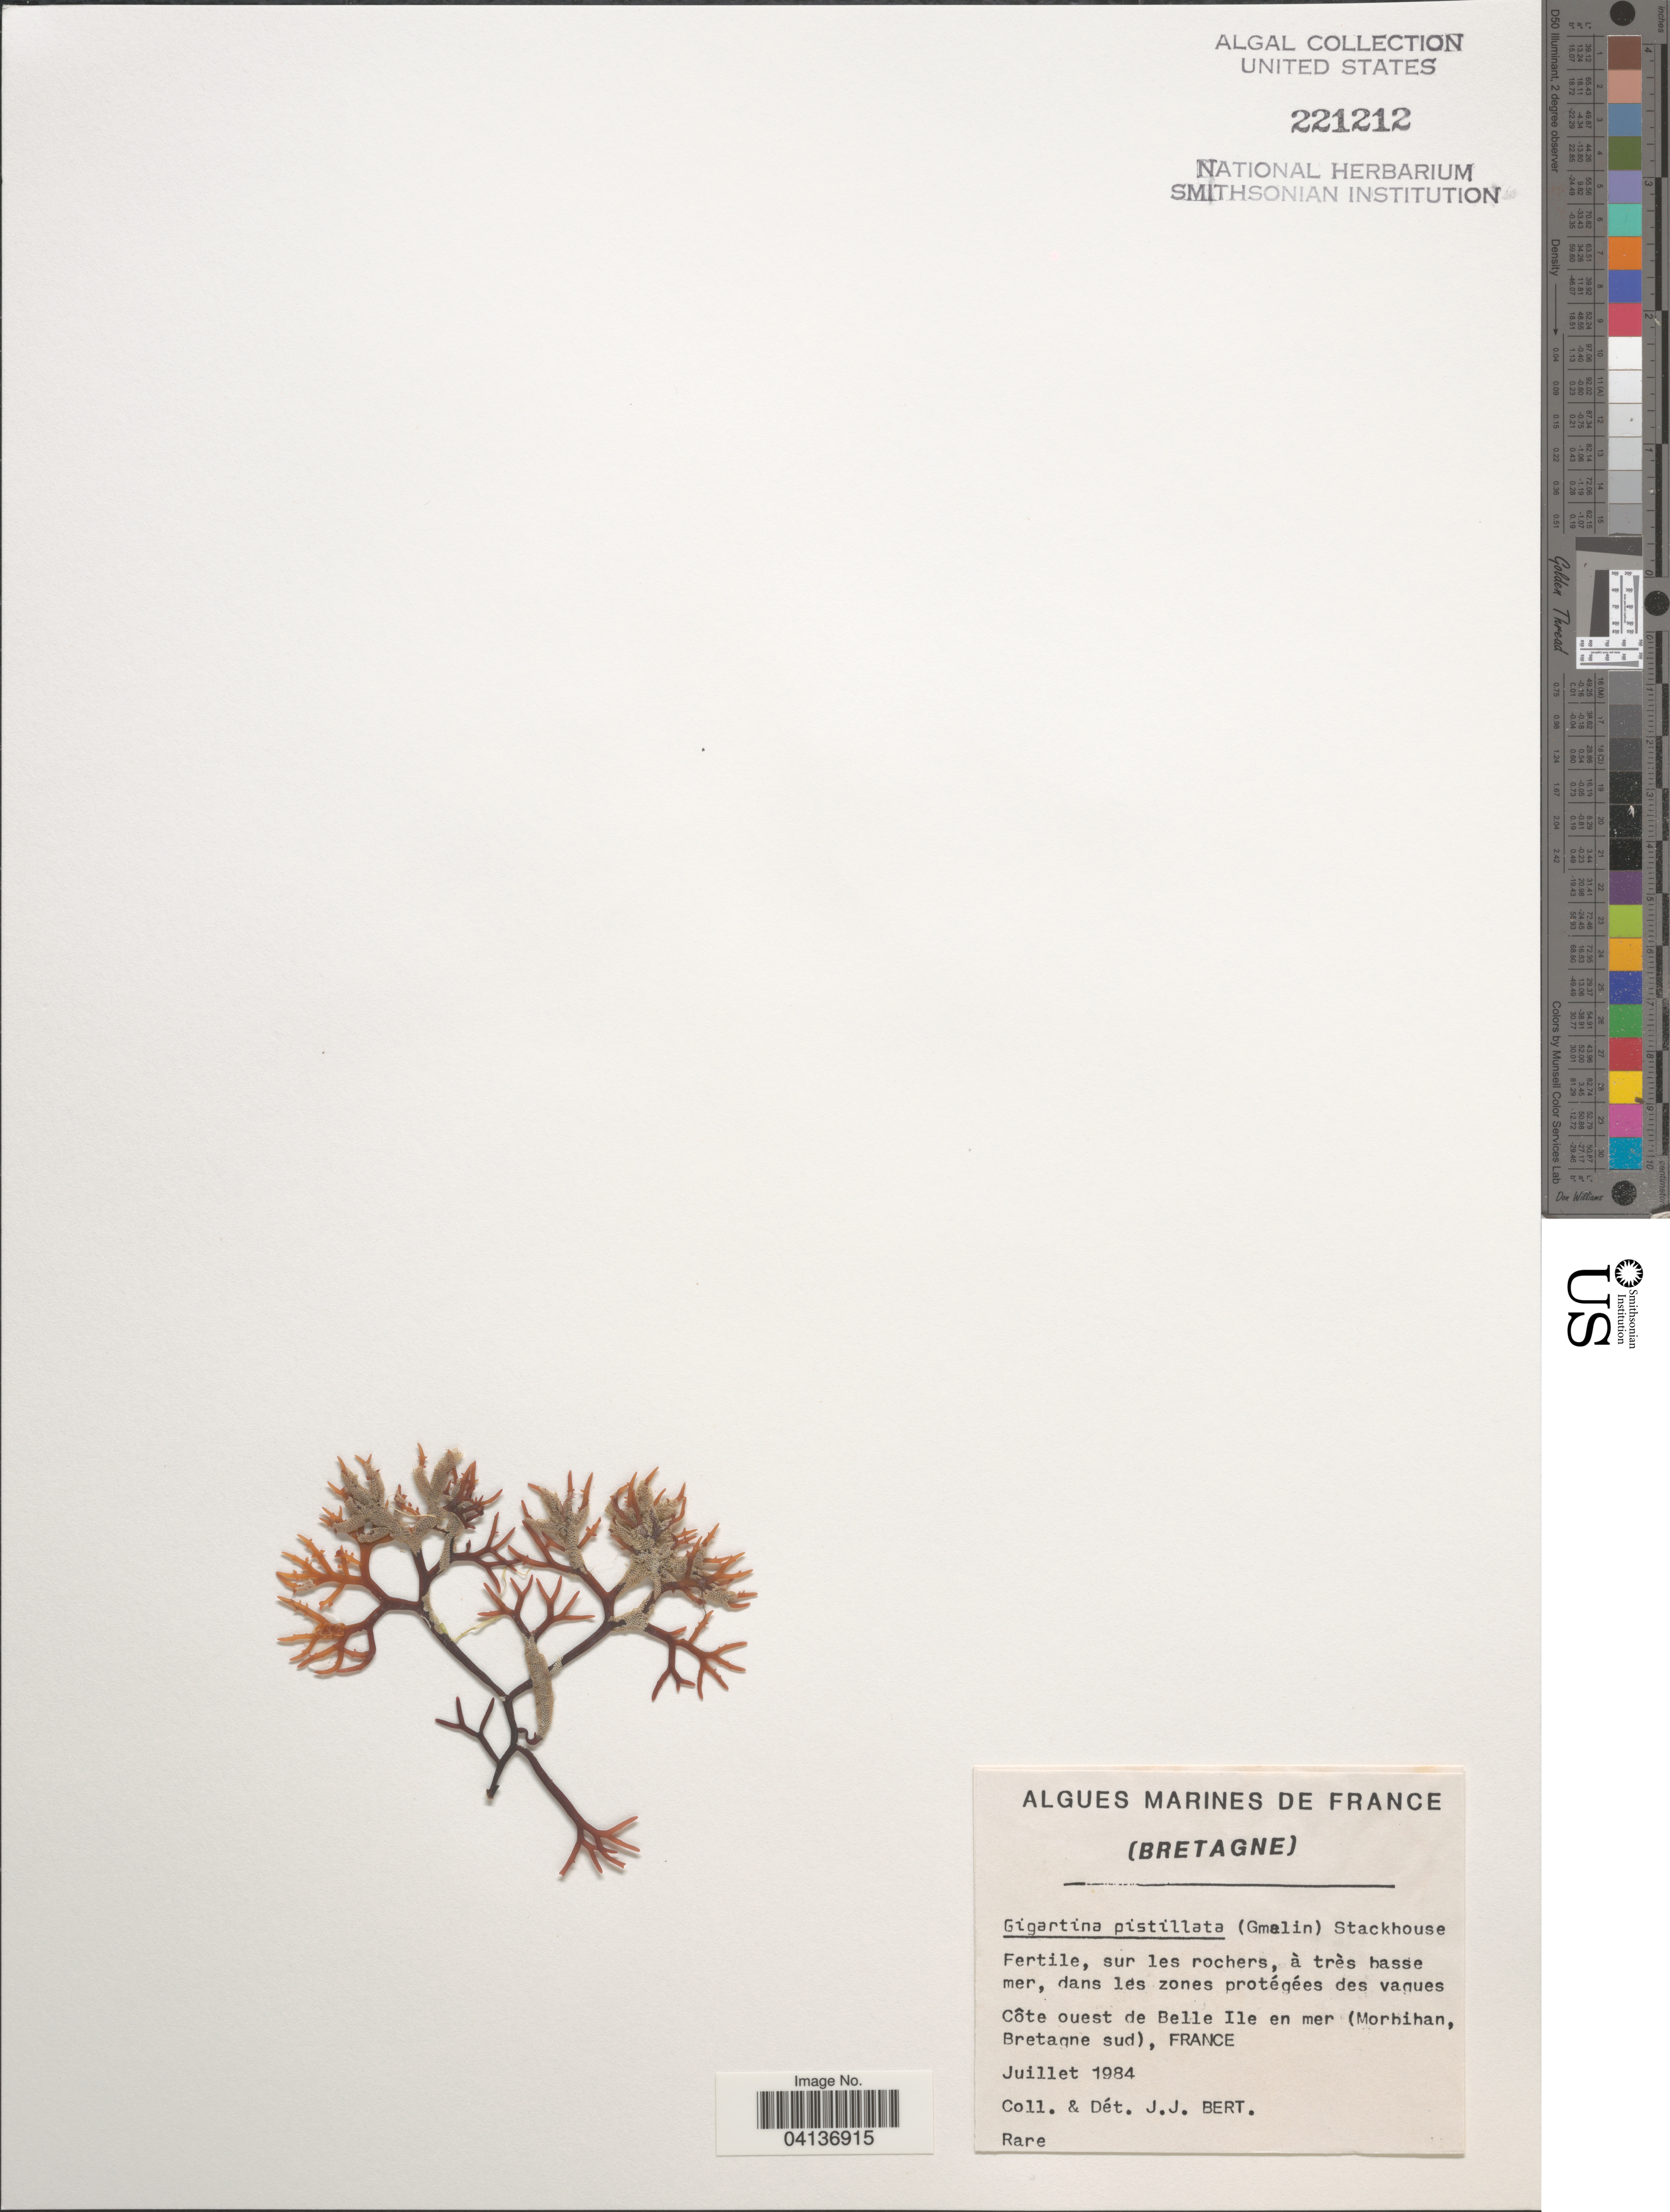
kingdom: Plantae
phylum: Rhodophyta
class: Florideophyceae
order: Gigartinales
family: Phyllophoraceae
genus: Mastocarpus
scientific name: Mastocarpus papillatus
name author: (C. Agardh) Kütz.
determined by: Algae name updating Project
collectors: J. Bert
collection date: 1984-07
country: France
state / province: Bretagne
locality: Côte ouest de Belle Ile en mer (Morbihan, Bretagne sud).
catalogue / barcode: US 221212